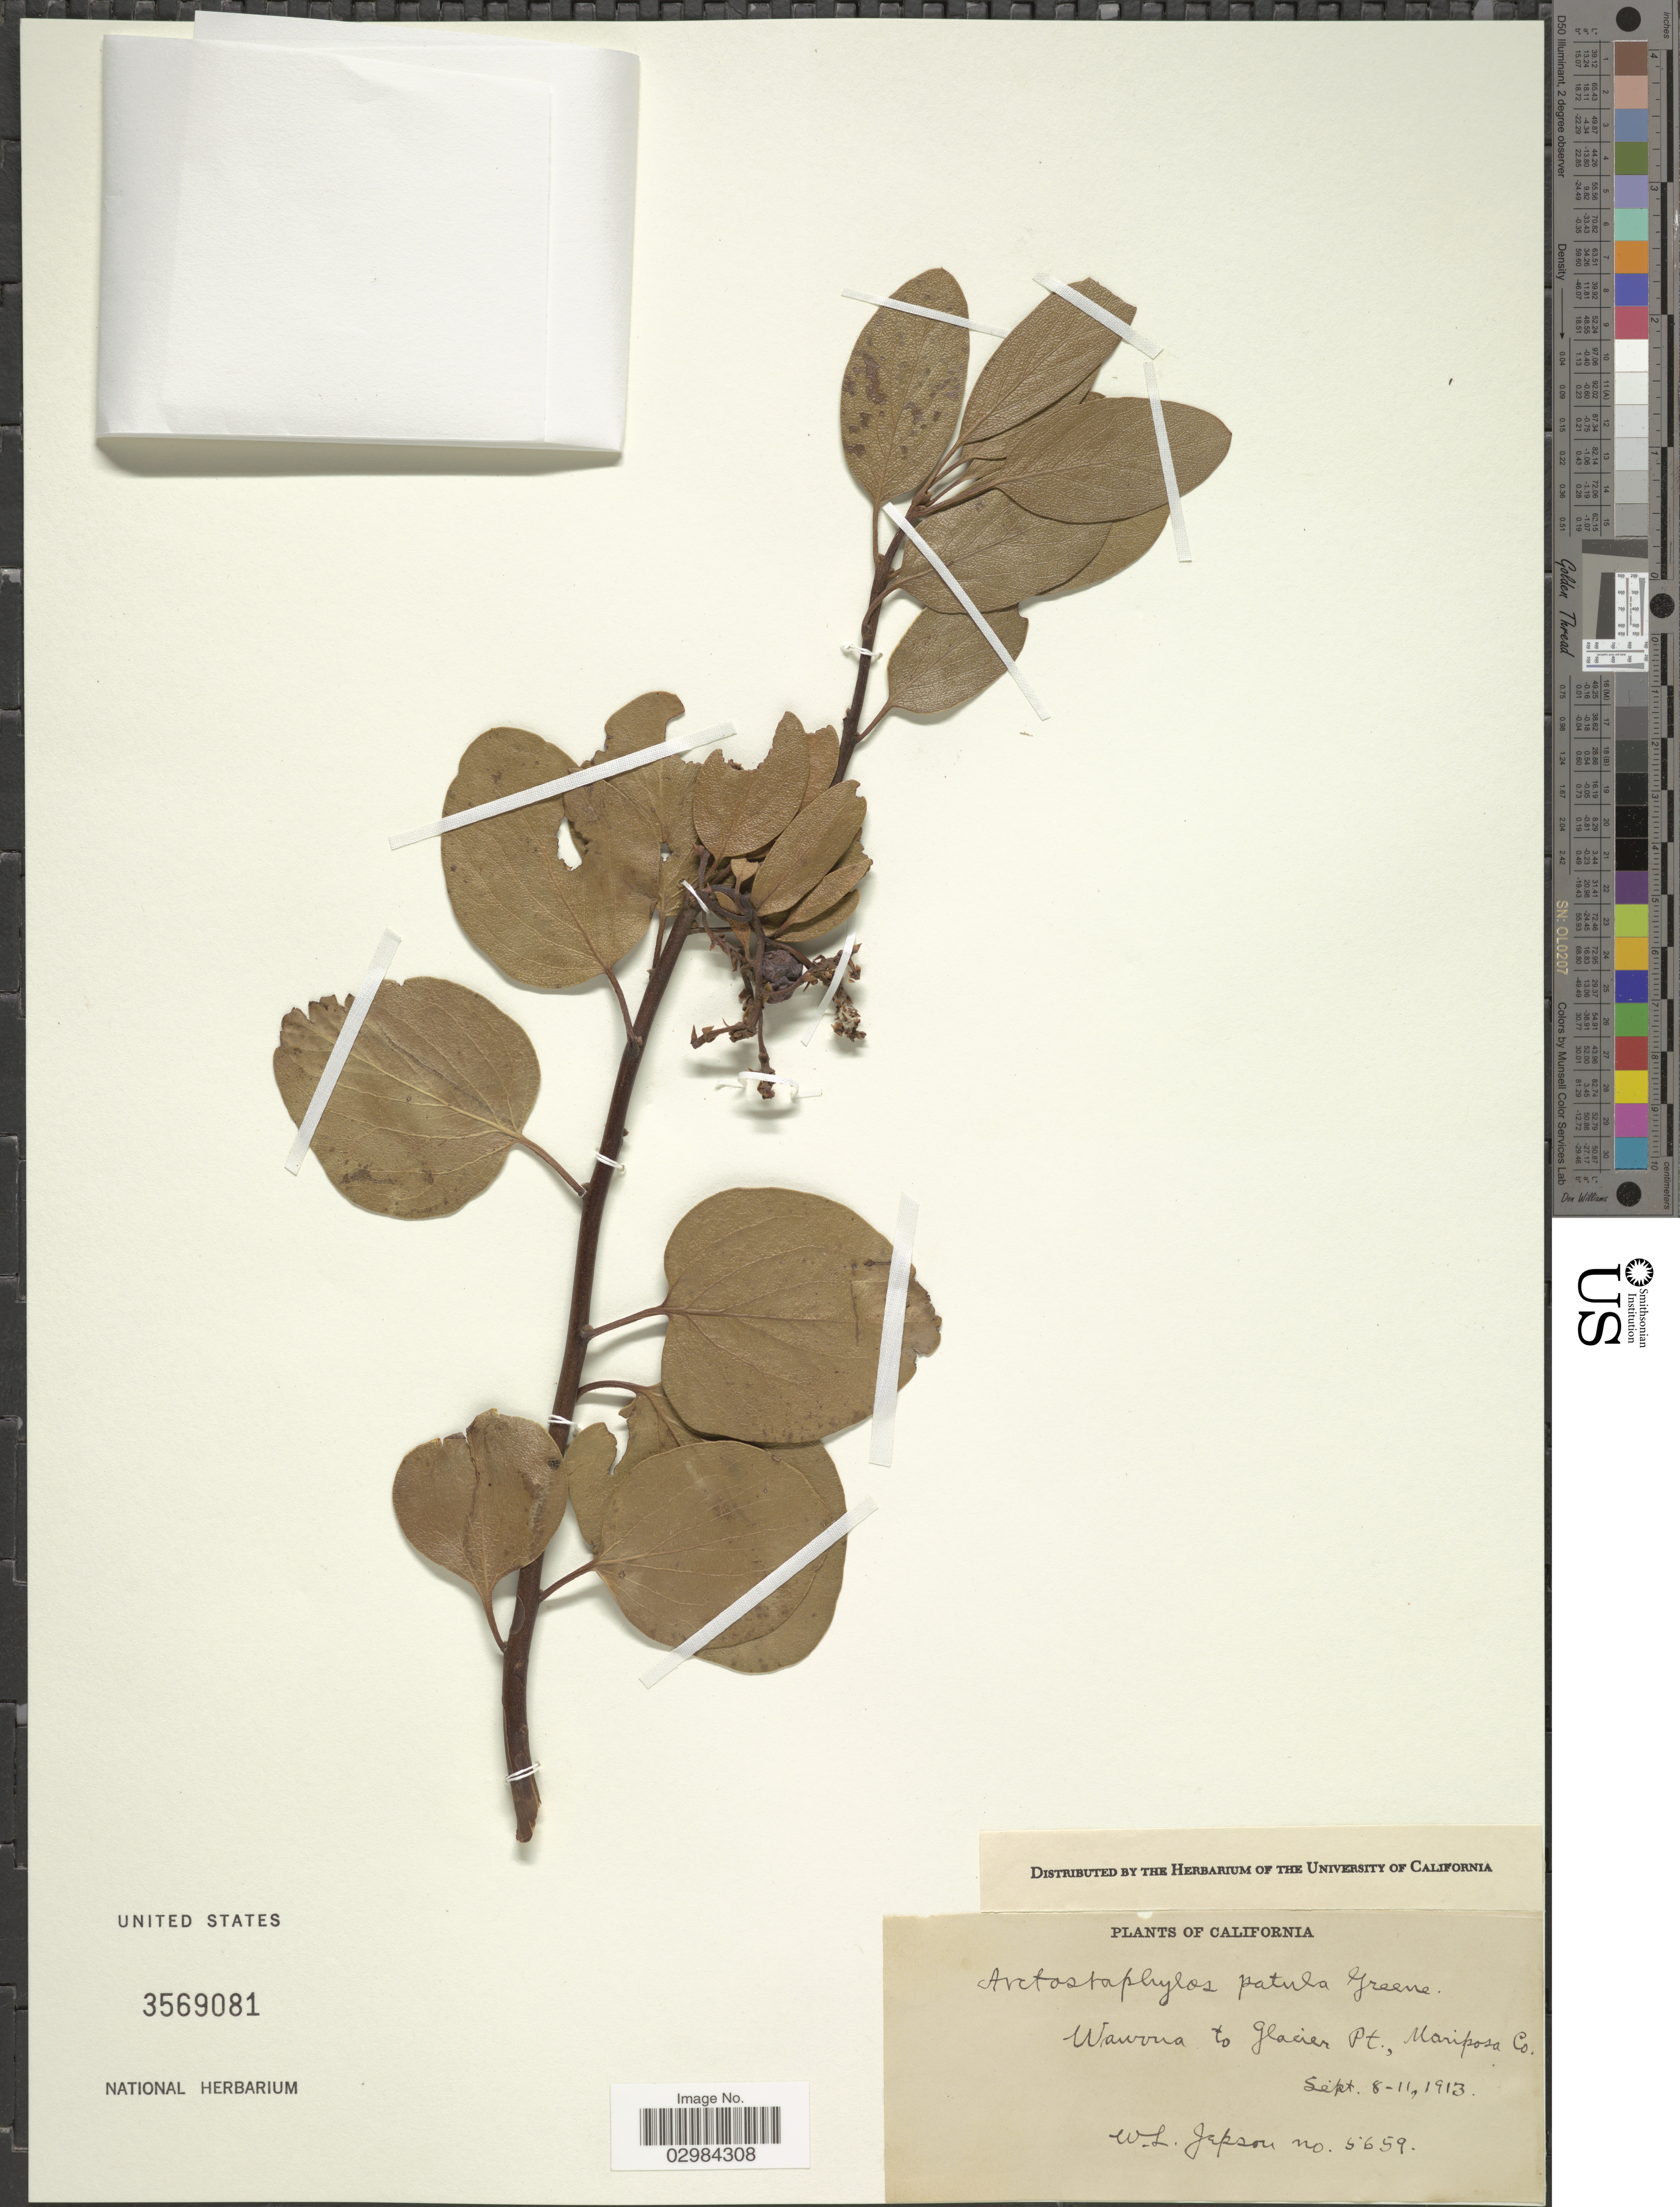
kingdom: Plantae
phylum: Tracheophyta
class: Magnoliopsida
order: Ericales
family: Ericaceae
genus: Arctostaphylos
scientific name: Arctostaphylos patula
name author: Greene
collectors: W. L. Jepson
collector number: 5659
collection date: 1913-09-08/1913-09-11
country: United States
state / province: California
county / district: Mariposa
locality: Wawona to Glacier Pt., Mariposa Co.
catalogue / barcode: US 3569081